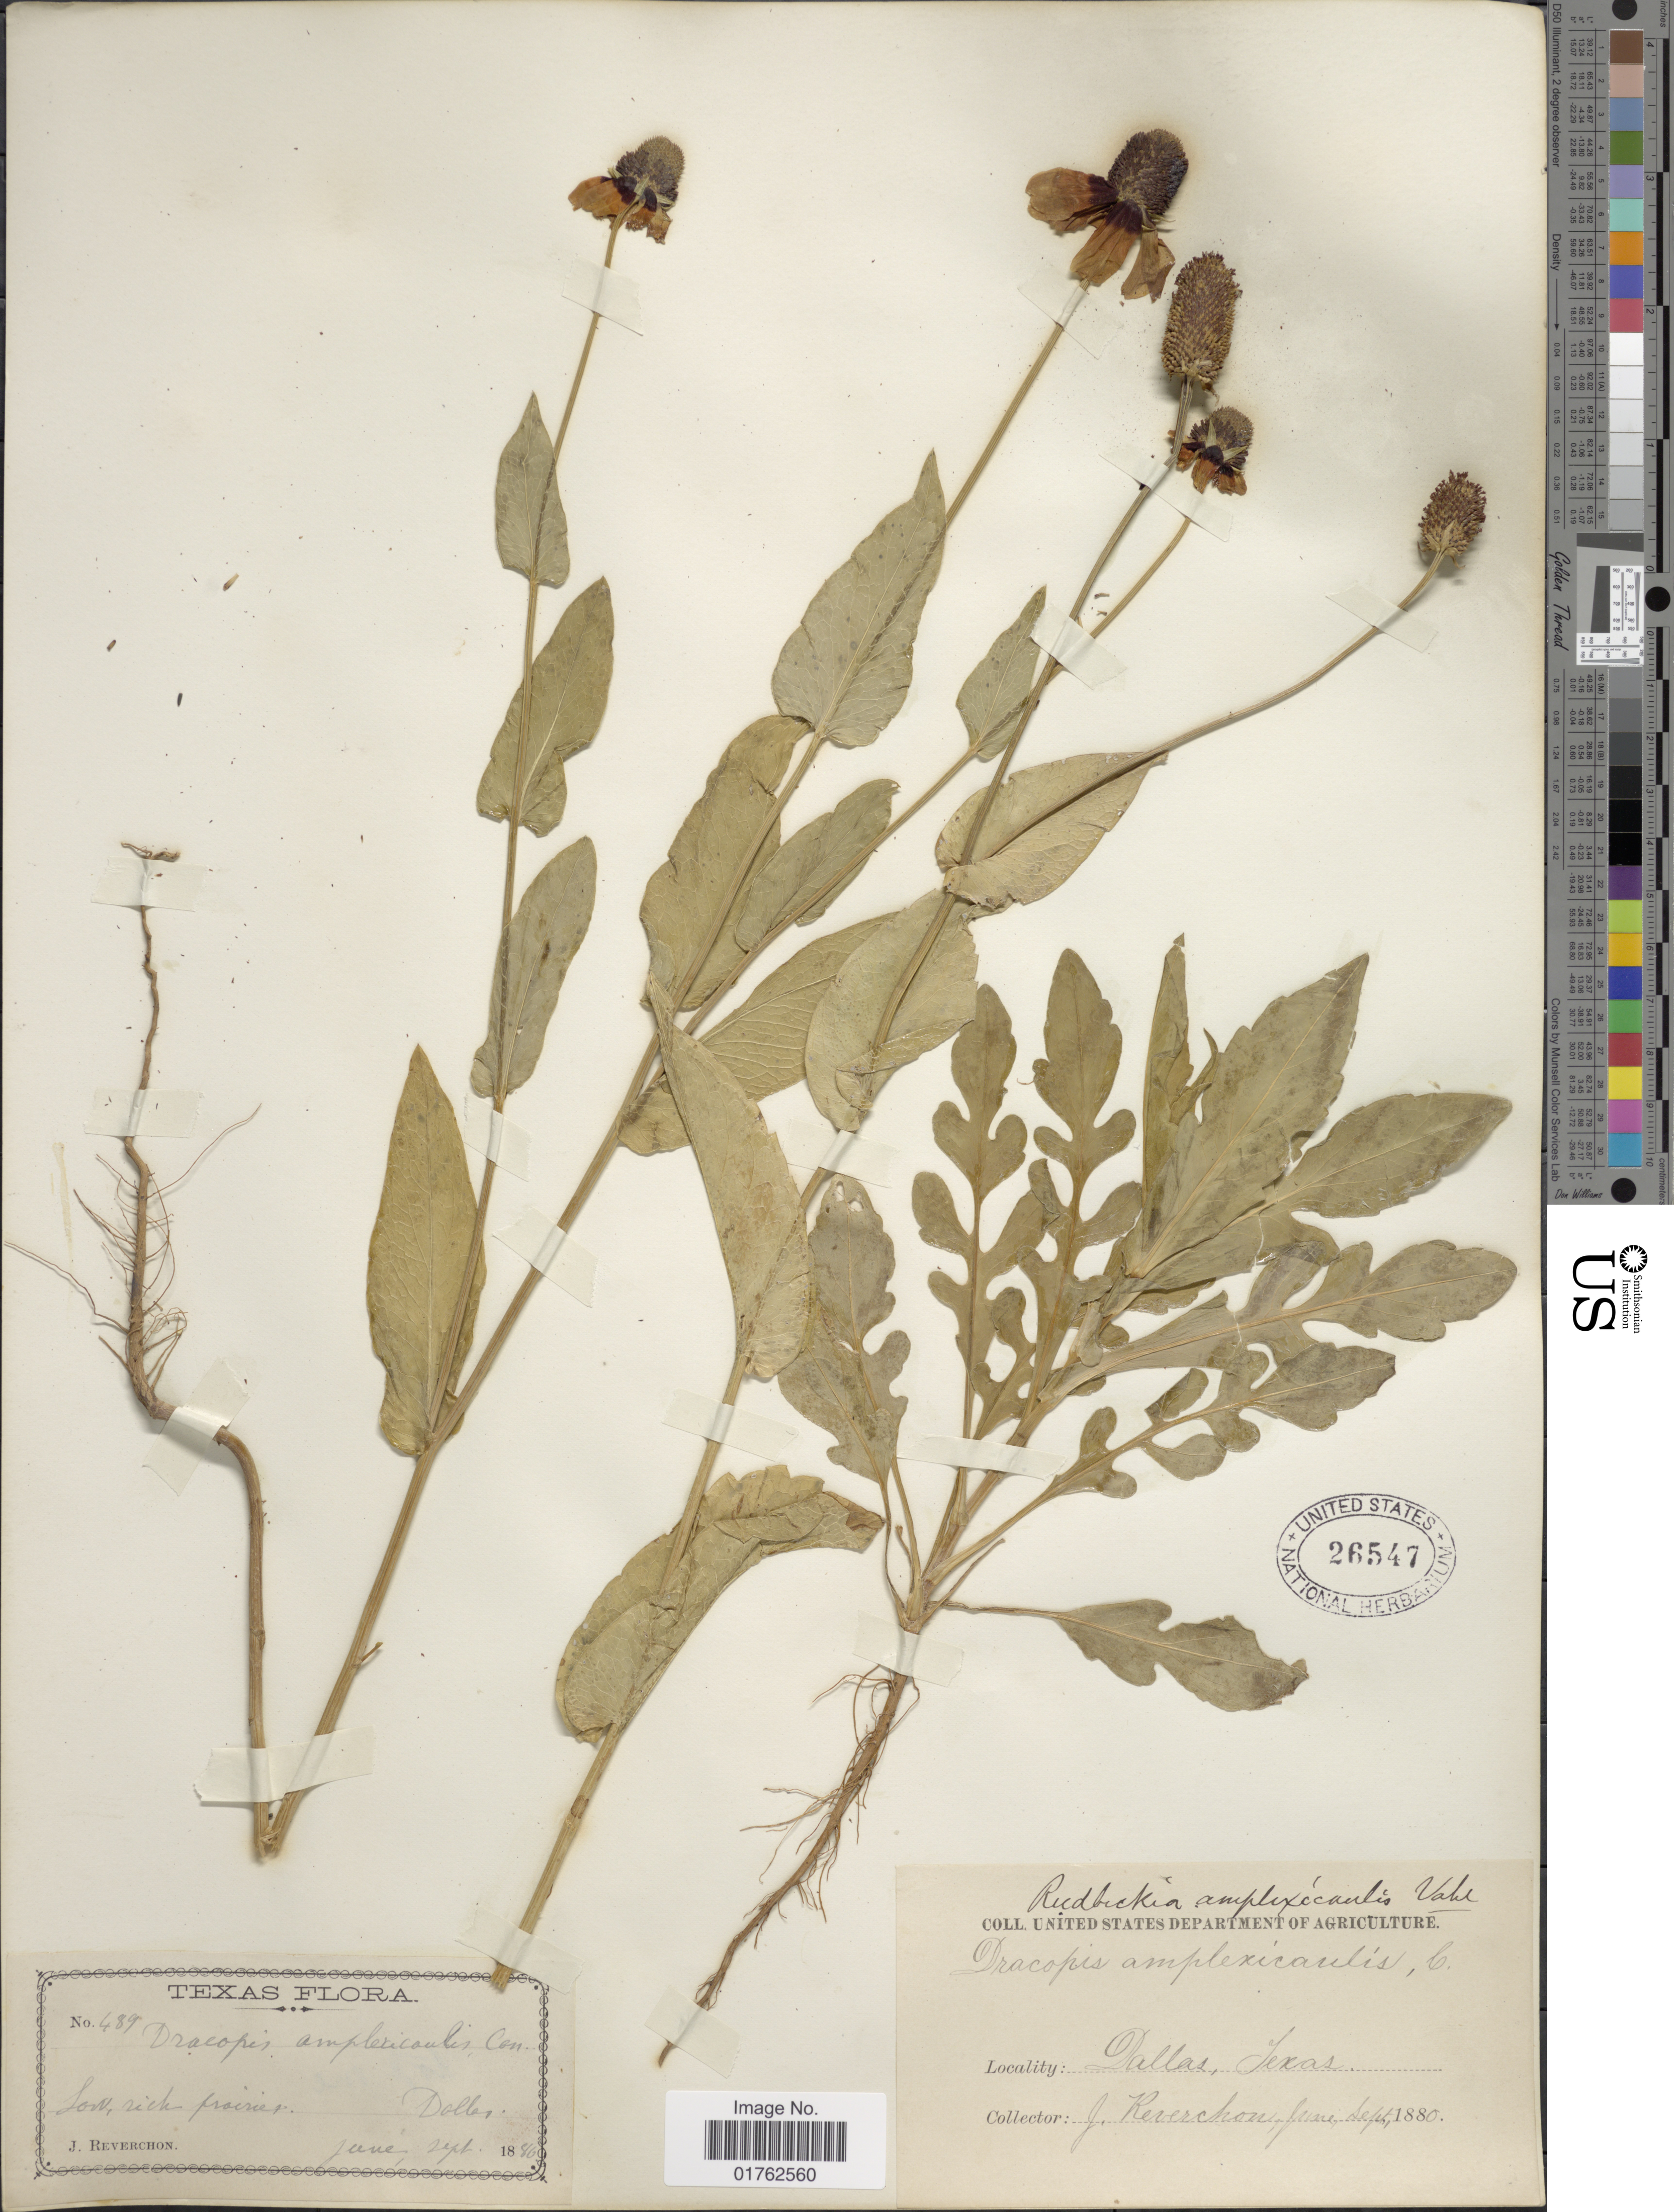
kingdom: Plantae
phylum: Tracheophyta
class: Magnoliopsida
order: Asterales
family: Asteraceae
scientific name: Dracopis amplexicaulis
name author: (Vahl) Cass.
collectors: J. Reverchon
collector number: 489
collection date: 1880-06/1880-09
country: United States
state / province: Texas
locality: Dallas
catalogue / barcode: US 26547